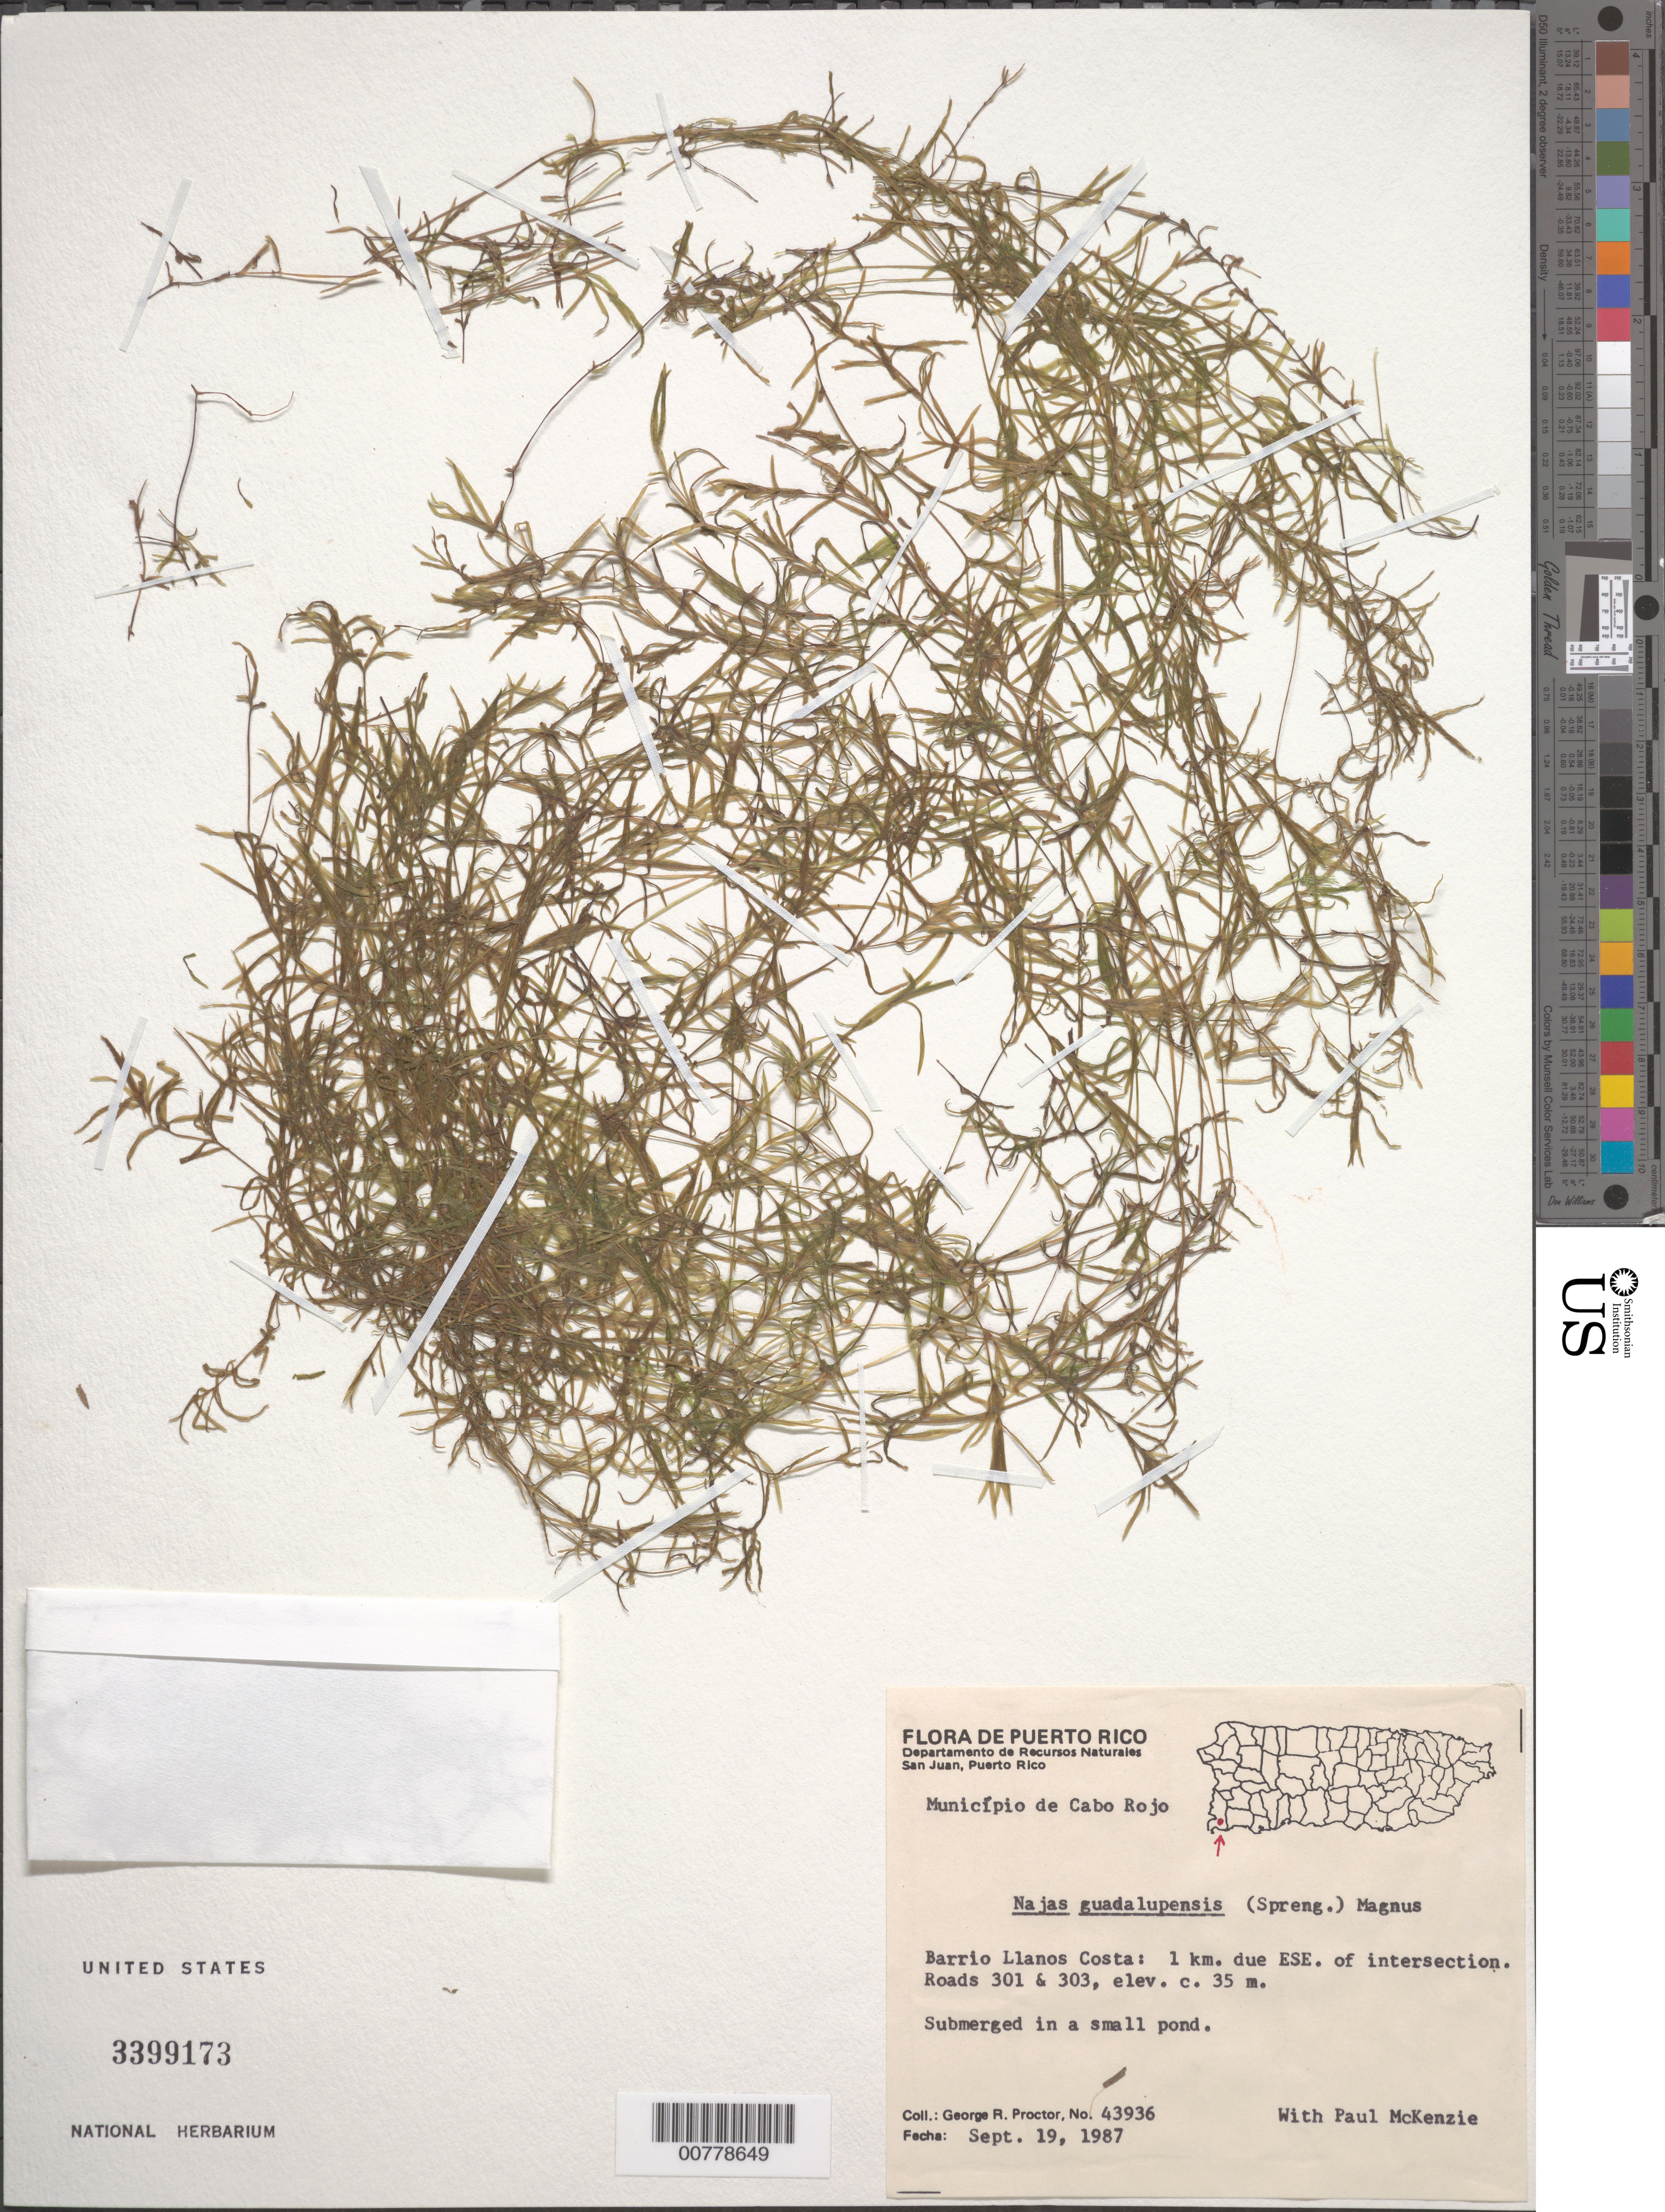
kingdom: Plantae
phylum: Tracheophyta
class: Liliopsida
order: Alismatales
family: Hydrocharitaceae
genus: Najas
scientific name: Najas guadalupensis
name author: (Spreng.) Magnus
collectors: G. R. Proctor & P. Mckenzie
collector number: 43936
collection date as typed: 19 Sep 1987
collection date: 1987-09-19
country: Puerto Rico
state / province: Cabo Rojo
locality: Barrio Llanos Costa, 1 km due ESE of intersection of Rds. 301 and 303.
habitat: Submerged in a small pond.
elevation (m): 35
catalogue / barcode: US 3399173